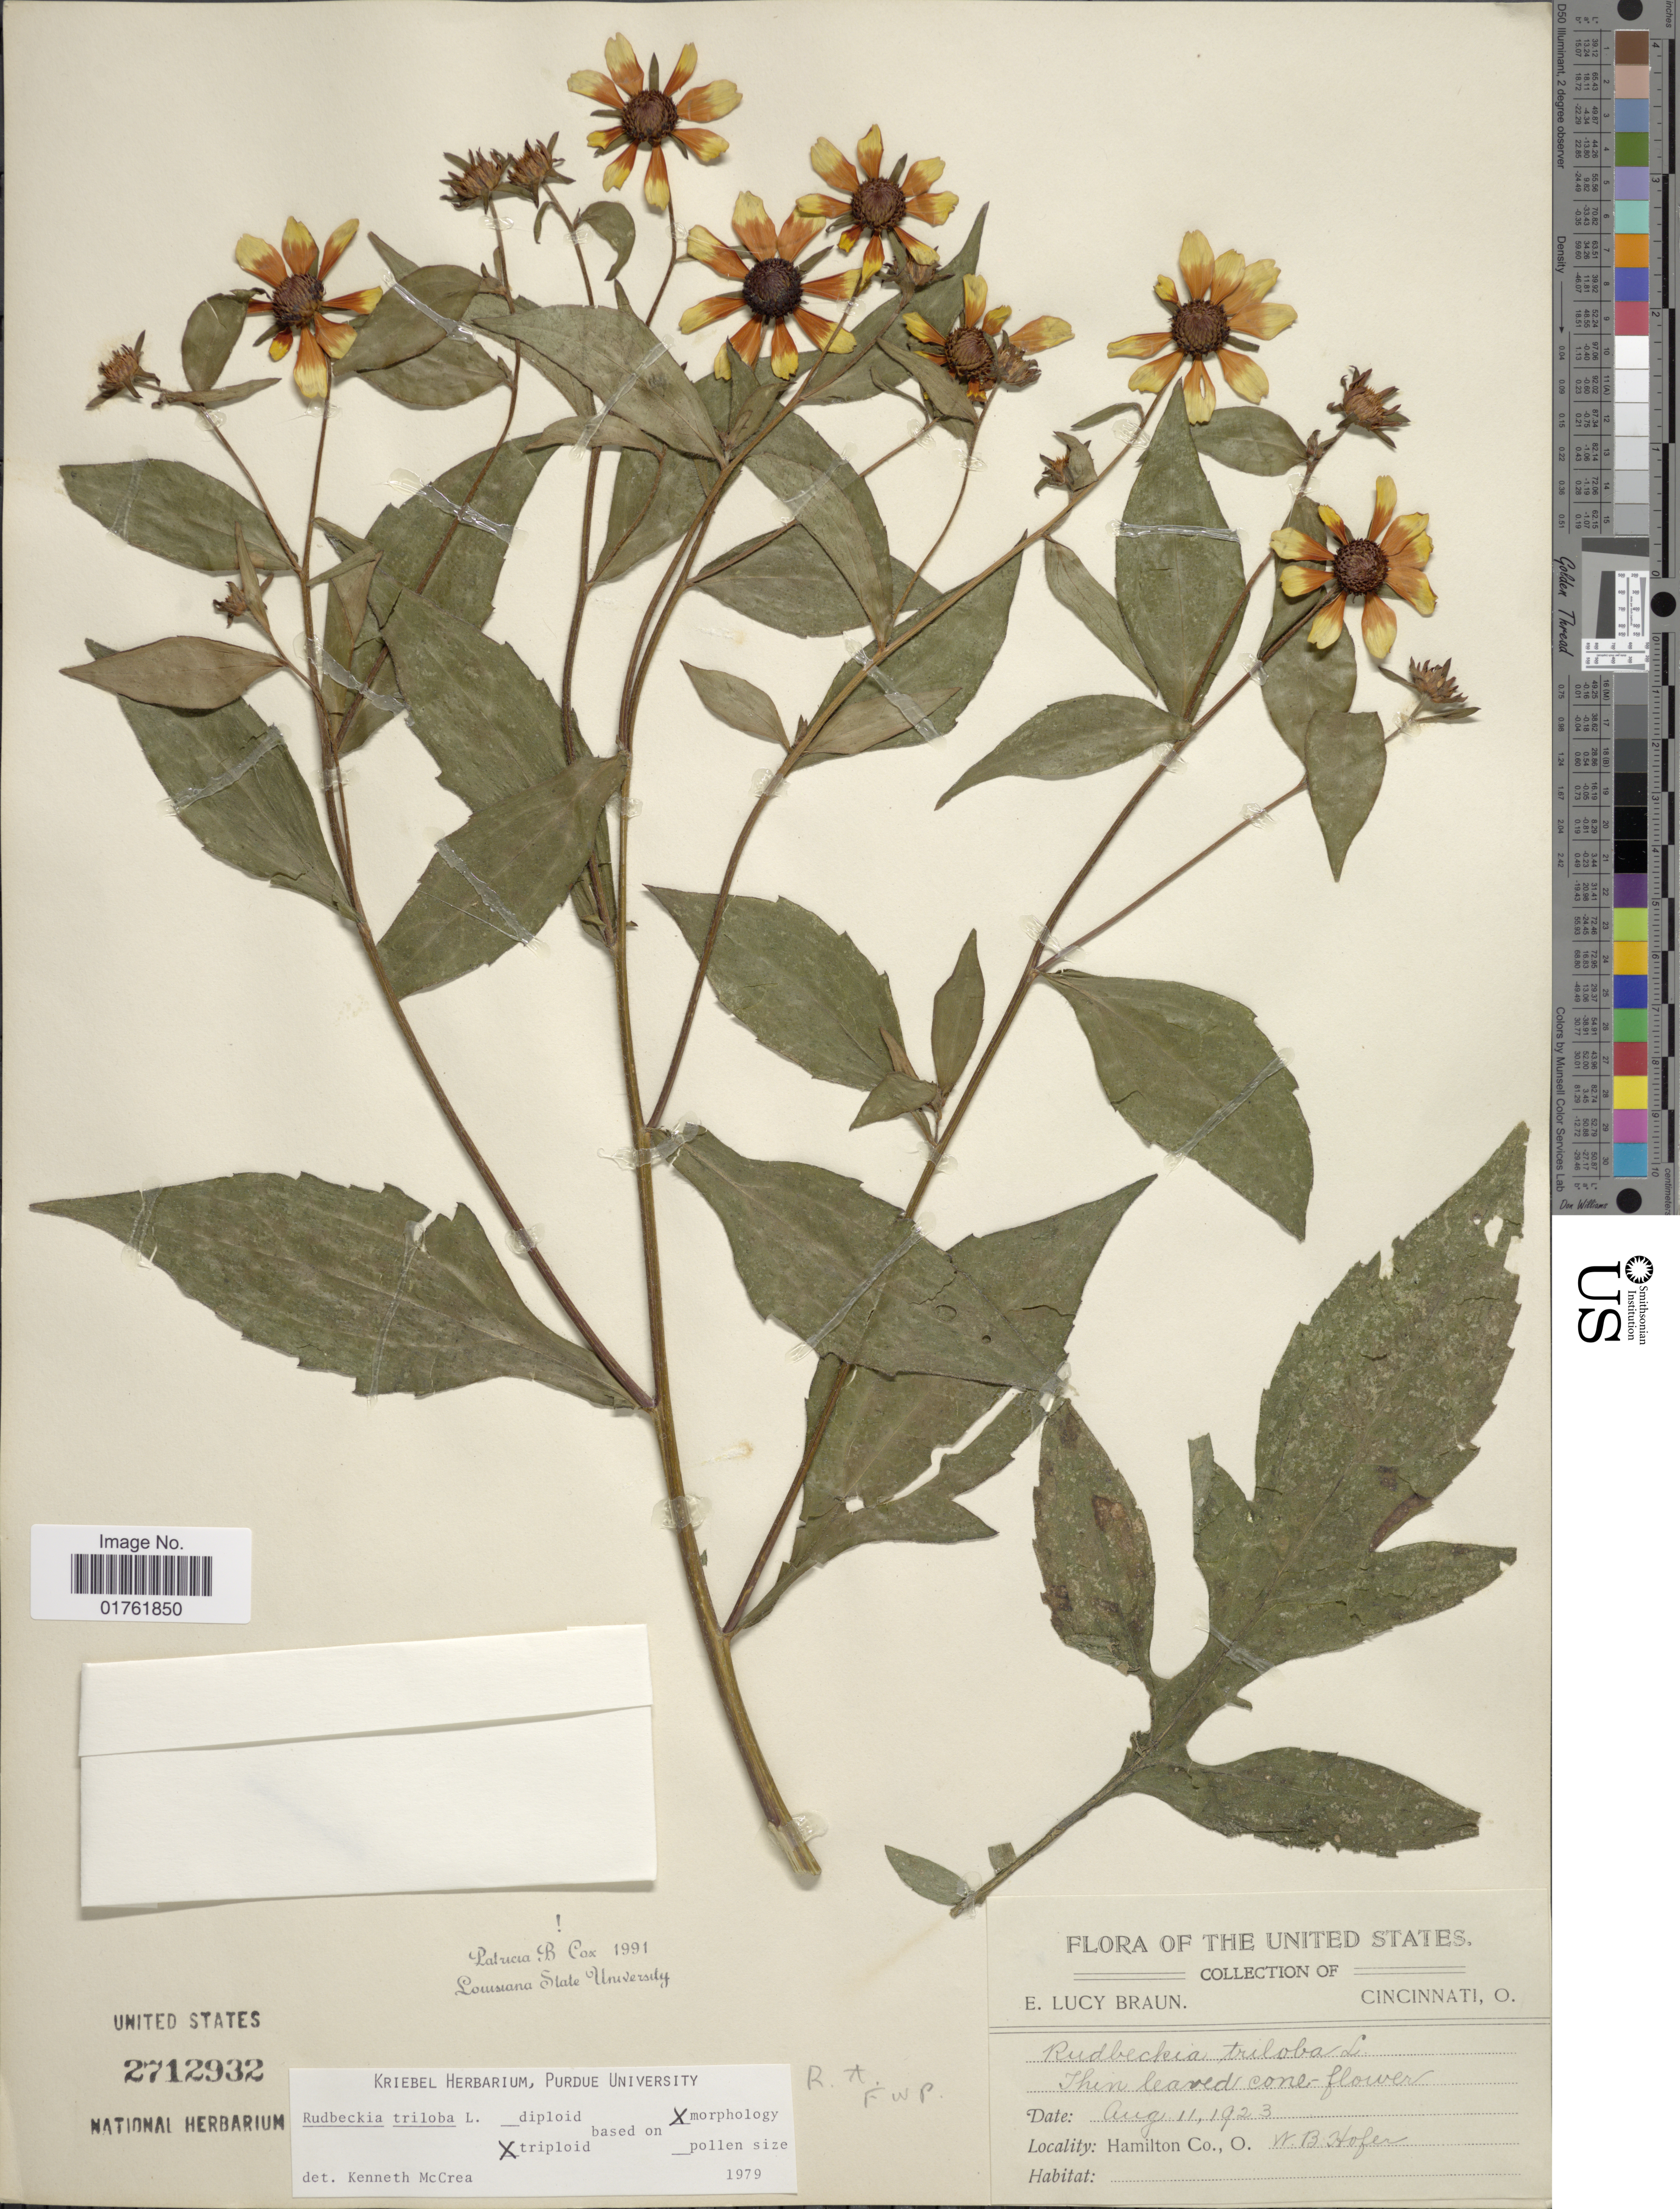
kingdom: Plantae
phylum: Tracheophyta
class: Magnoliopsida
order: Asterales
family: Asteraceae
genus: Rudbeckia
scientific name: Rudbeckia triloba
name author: L.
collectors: E. L. Braun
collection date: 1923-08-11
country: United States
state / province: Ohio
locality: Hamilton Co. O. W.B. Hofer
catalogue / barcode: US 2712932